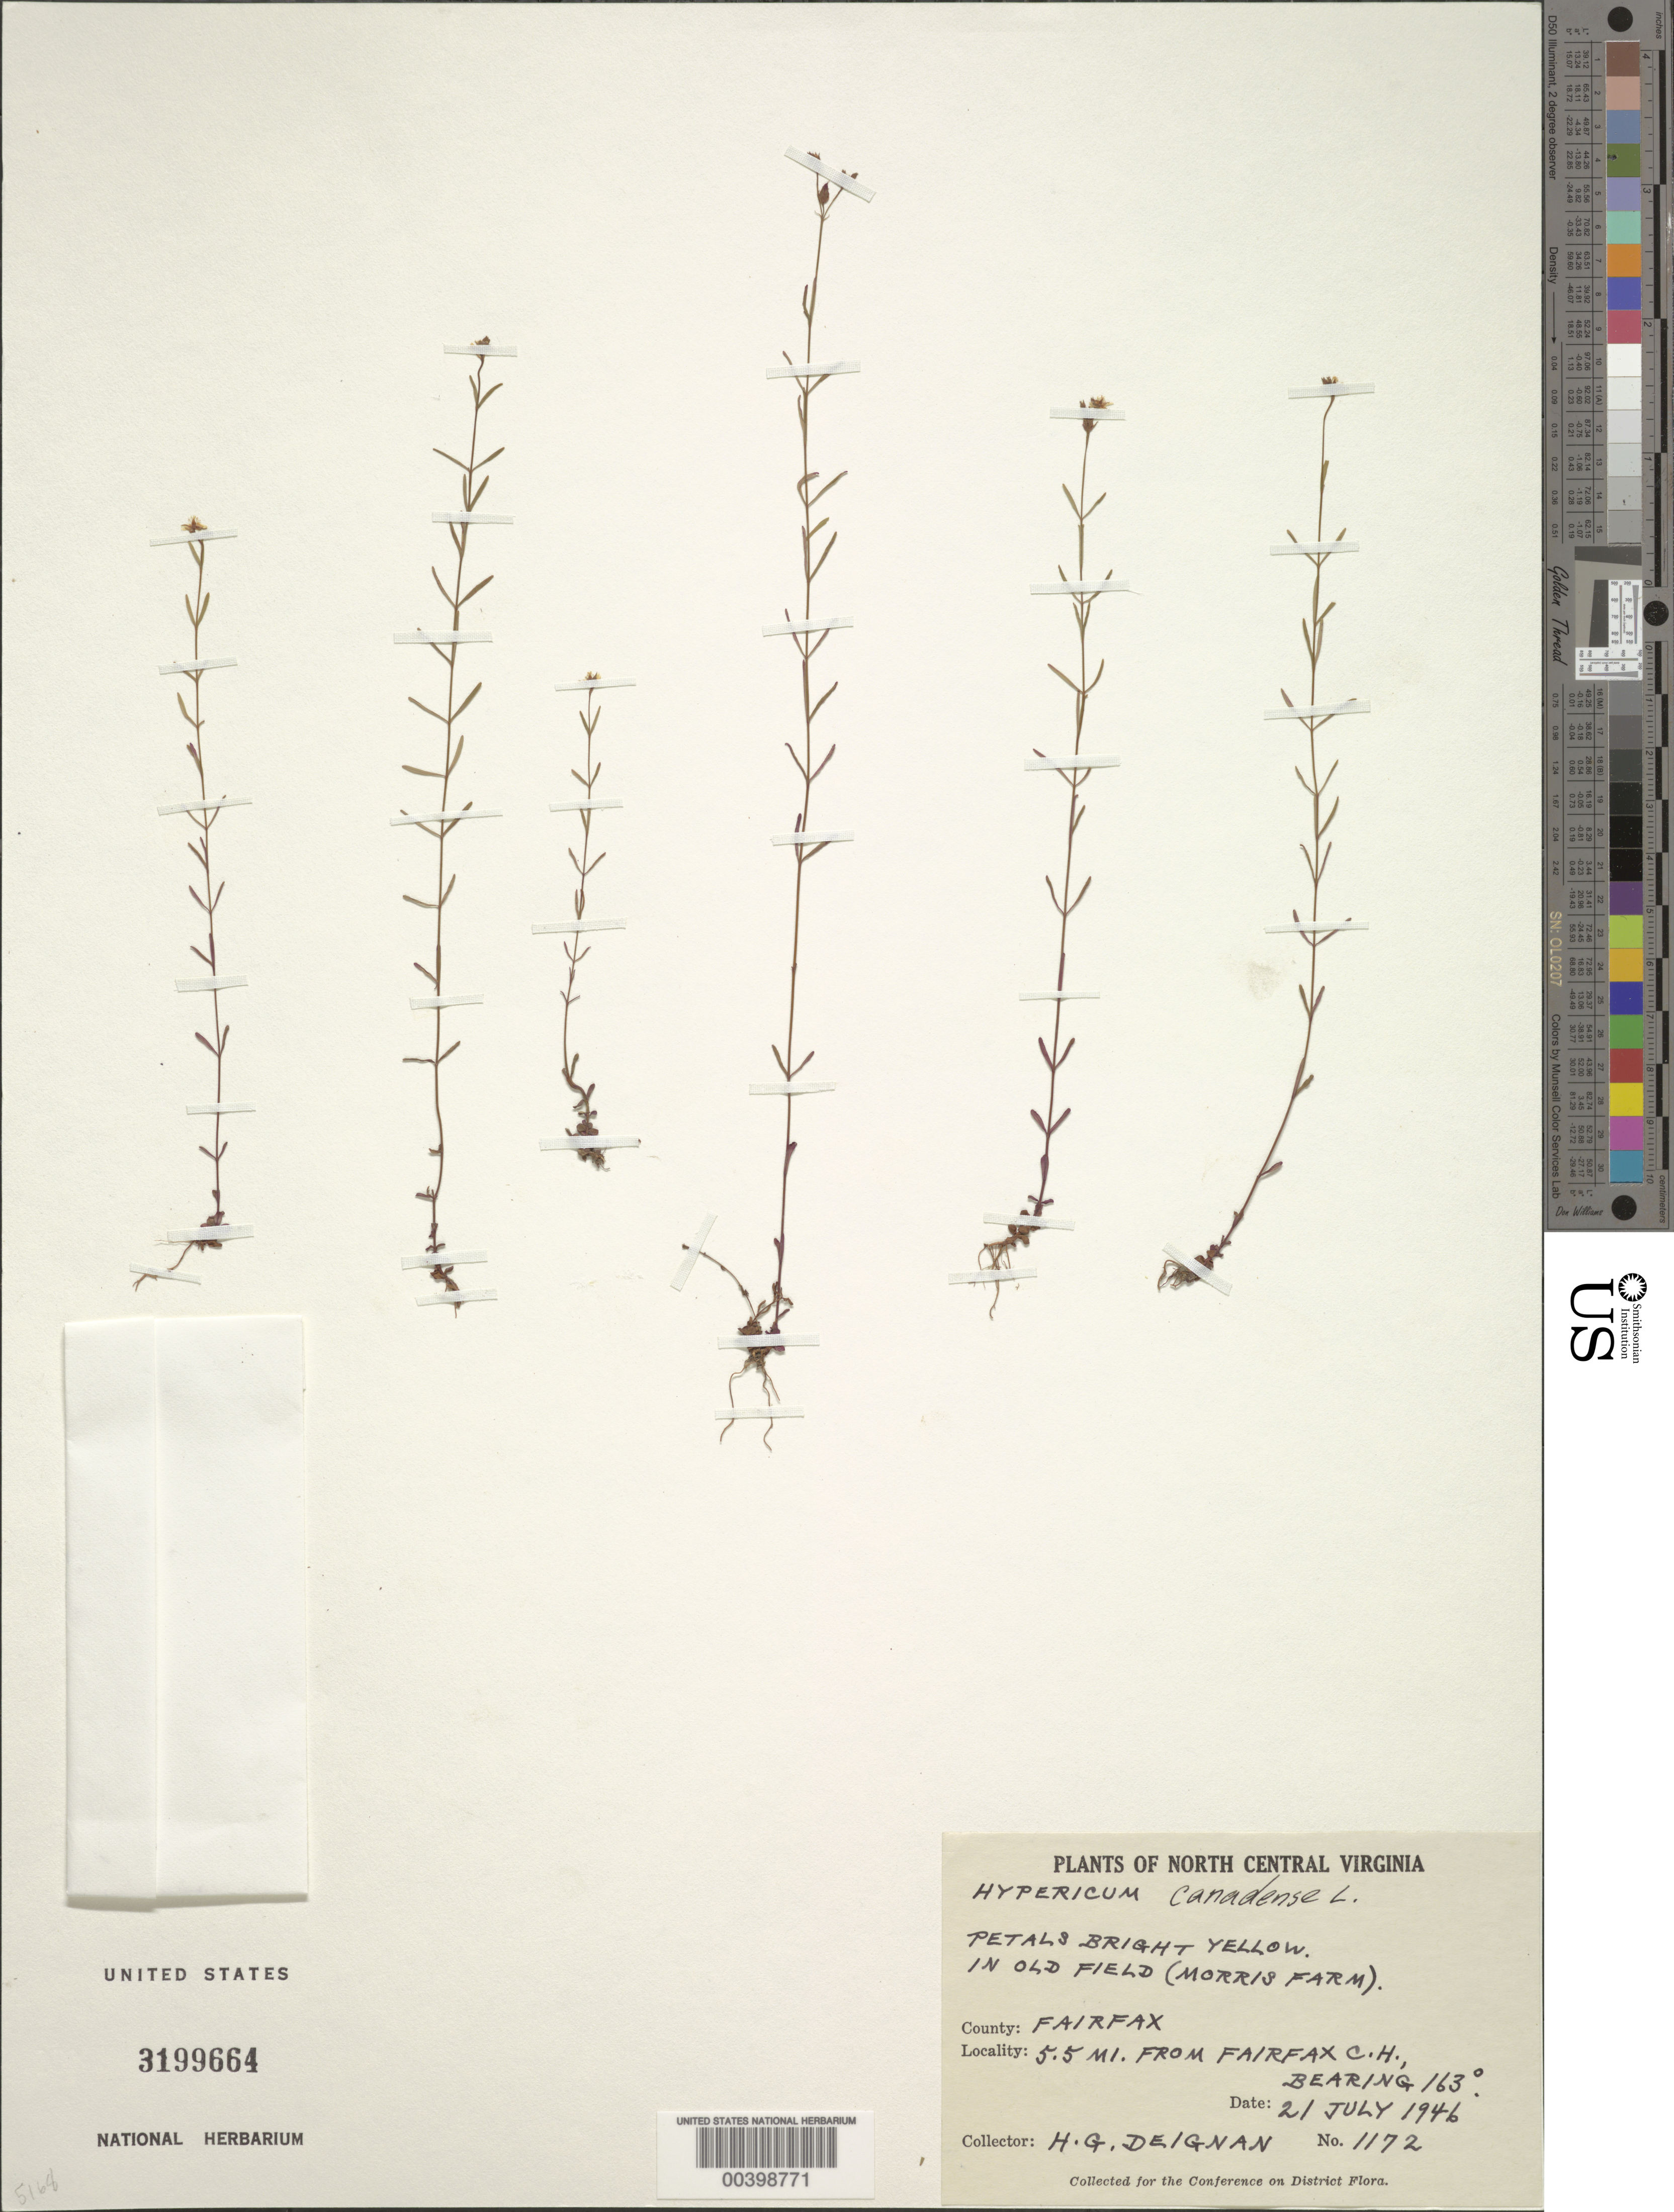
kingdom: Plantae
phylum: Tracheophyta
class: Magnoliopsida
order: Malpighiales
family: Hypericaceae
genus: Hypericum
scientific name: Hypericum canadense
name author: L.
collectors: H. Deignan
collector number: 1172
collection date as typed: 21 Jul 1946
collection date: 1946-07-21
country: United States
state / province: Virginia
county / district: Fairfax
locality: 5.5 mi. from Fairfax County Court House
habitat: In old field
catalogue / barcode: US 3199664